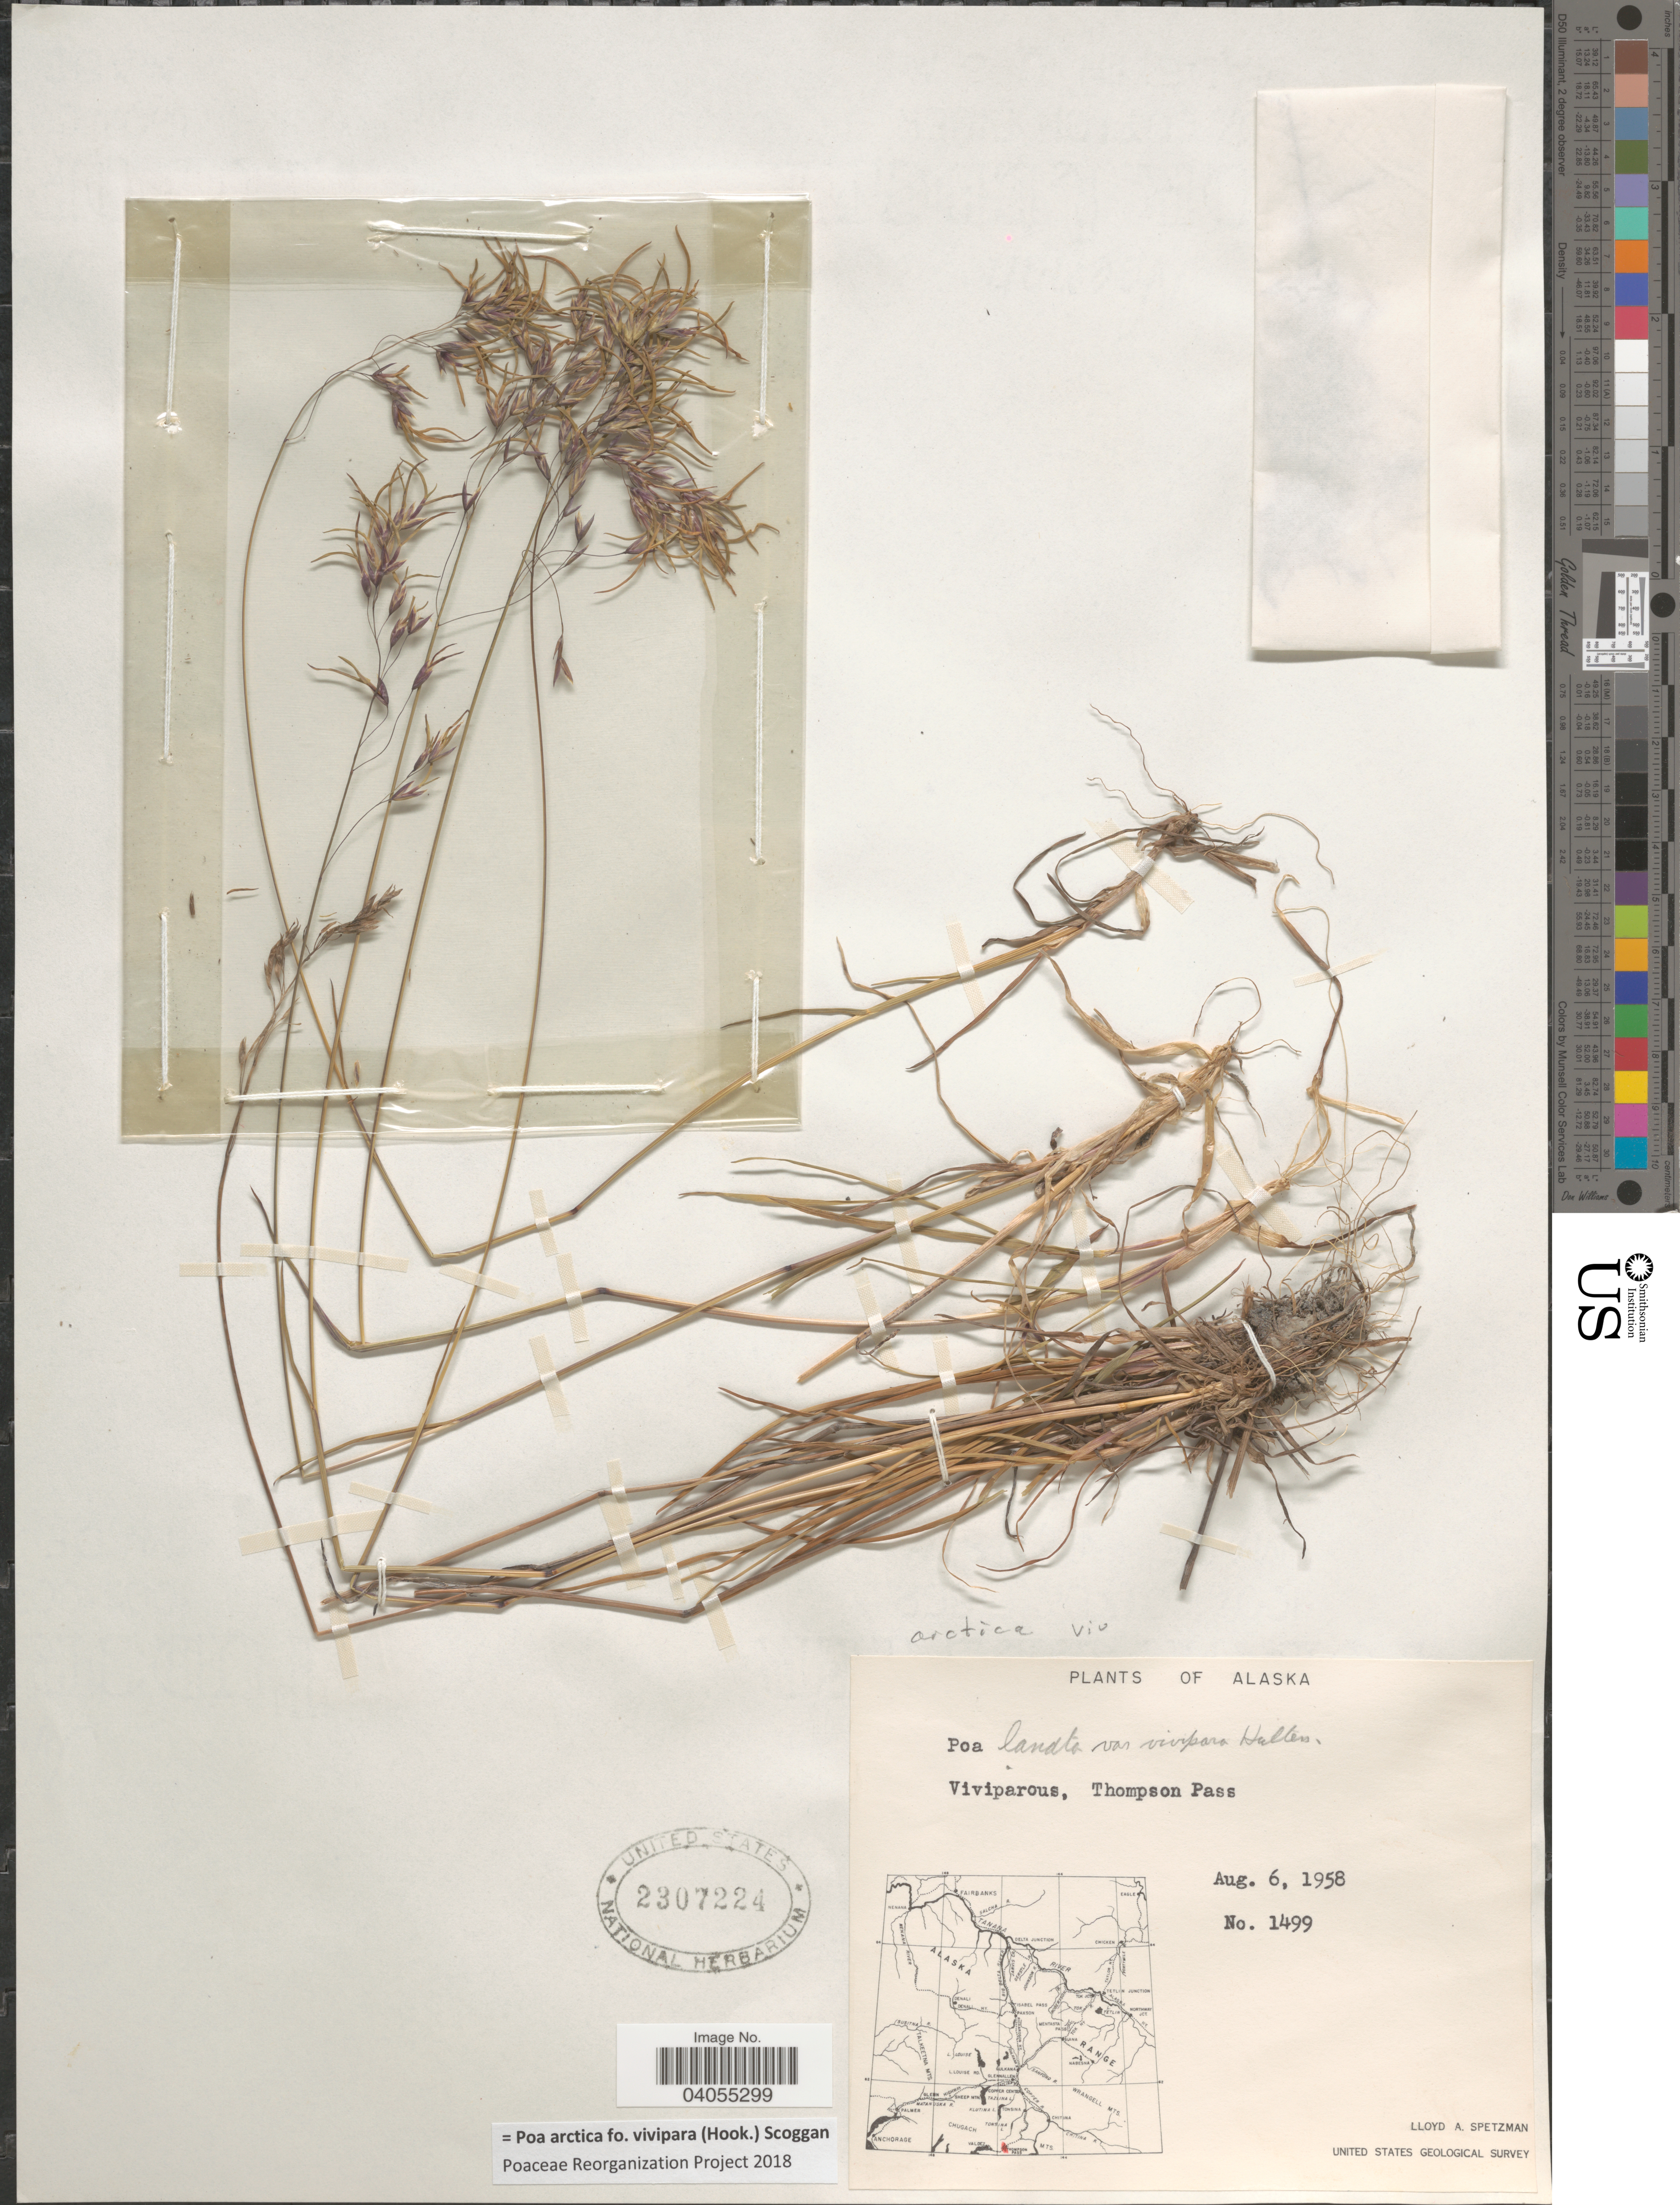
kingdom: Plantae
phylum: Tracheophyta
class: Liliopsida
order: Poales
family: Poaceae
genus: Poa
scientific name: Poa arctica f. vivipara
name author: (Hook.) Scoggan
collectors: L. Spetzman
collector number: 1499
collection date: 1958-08-06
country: United States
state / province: Alaska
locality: Viviparous, Thompson Pass.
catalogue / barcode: US 2307224